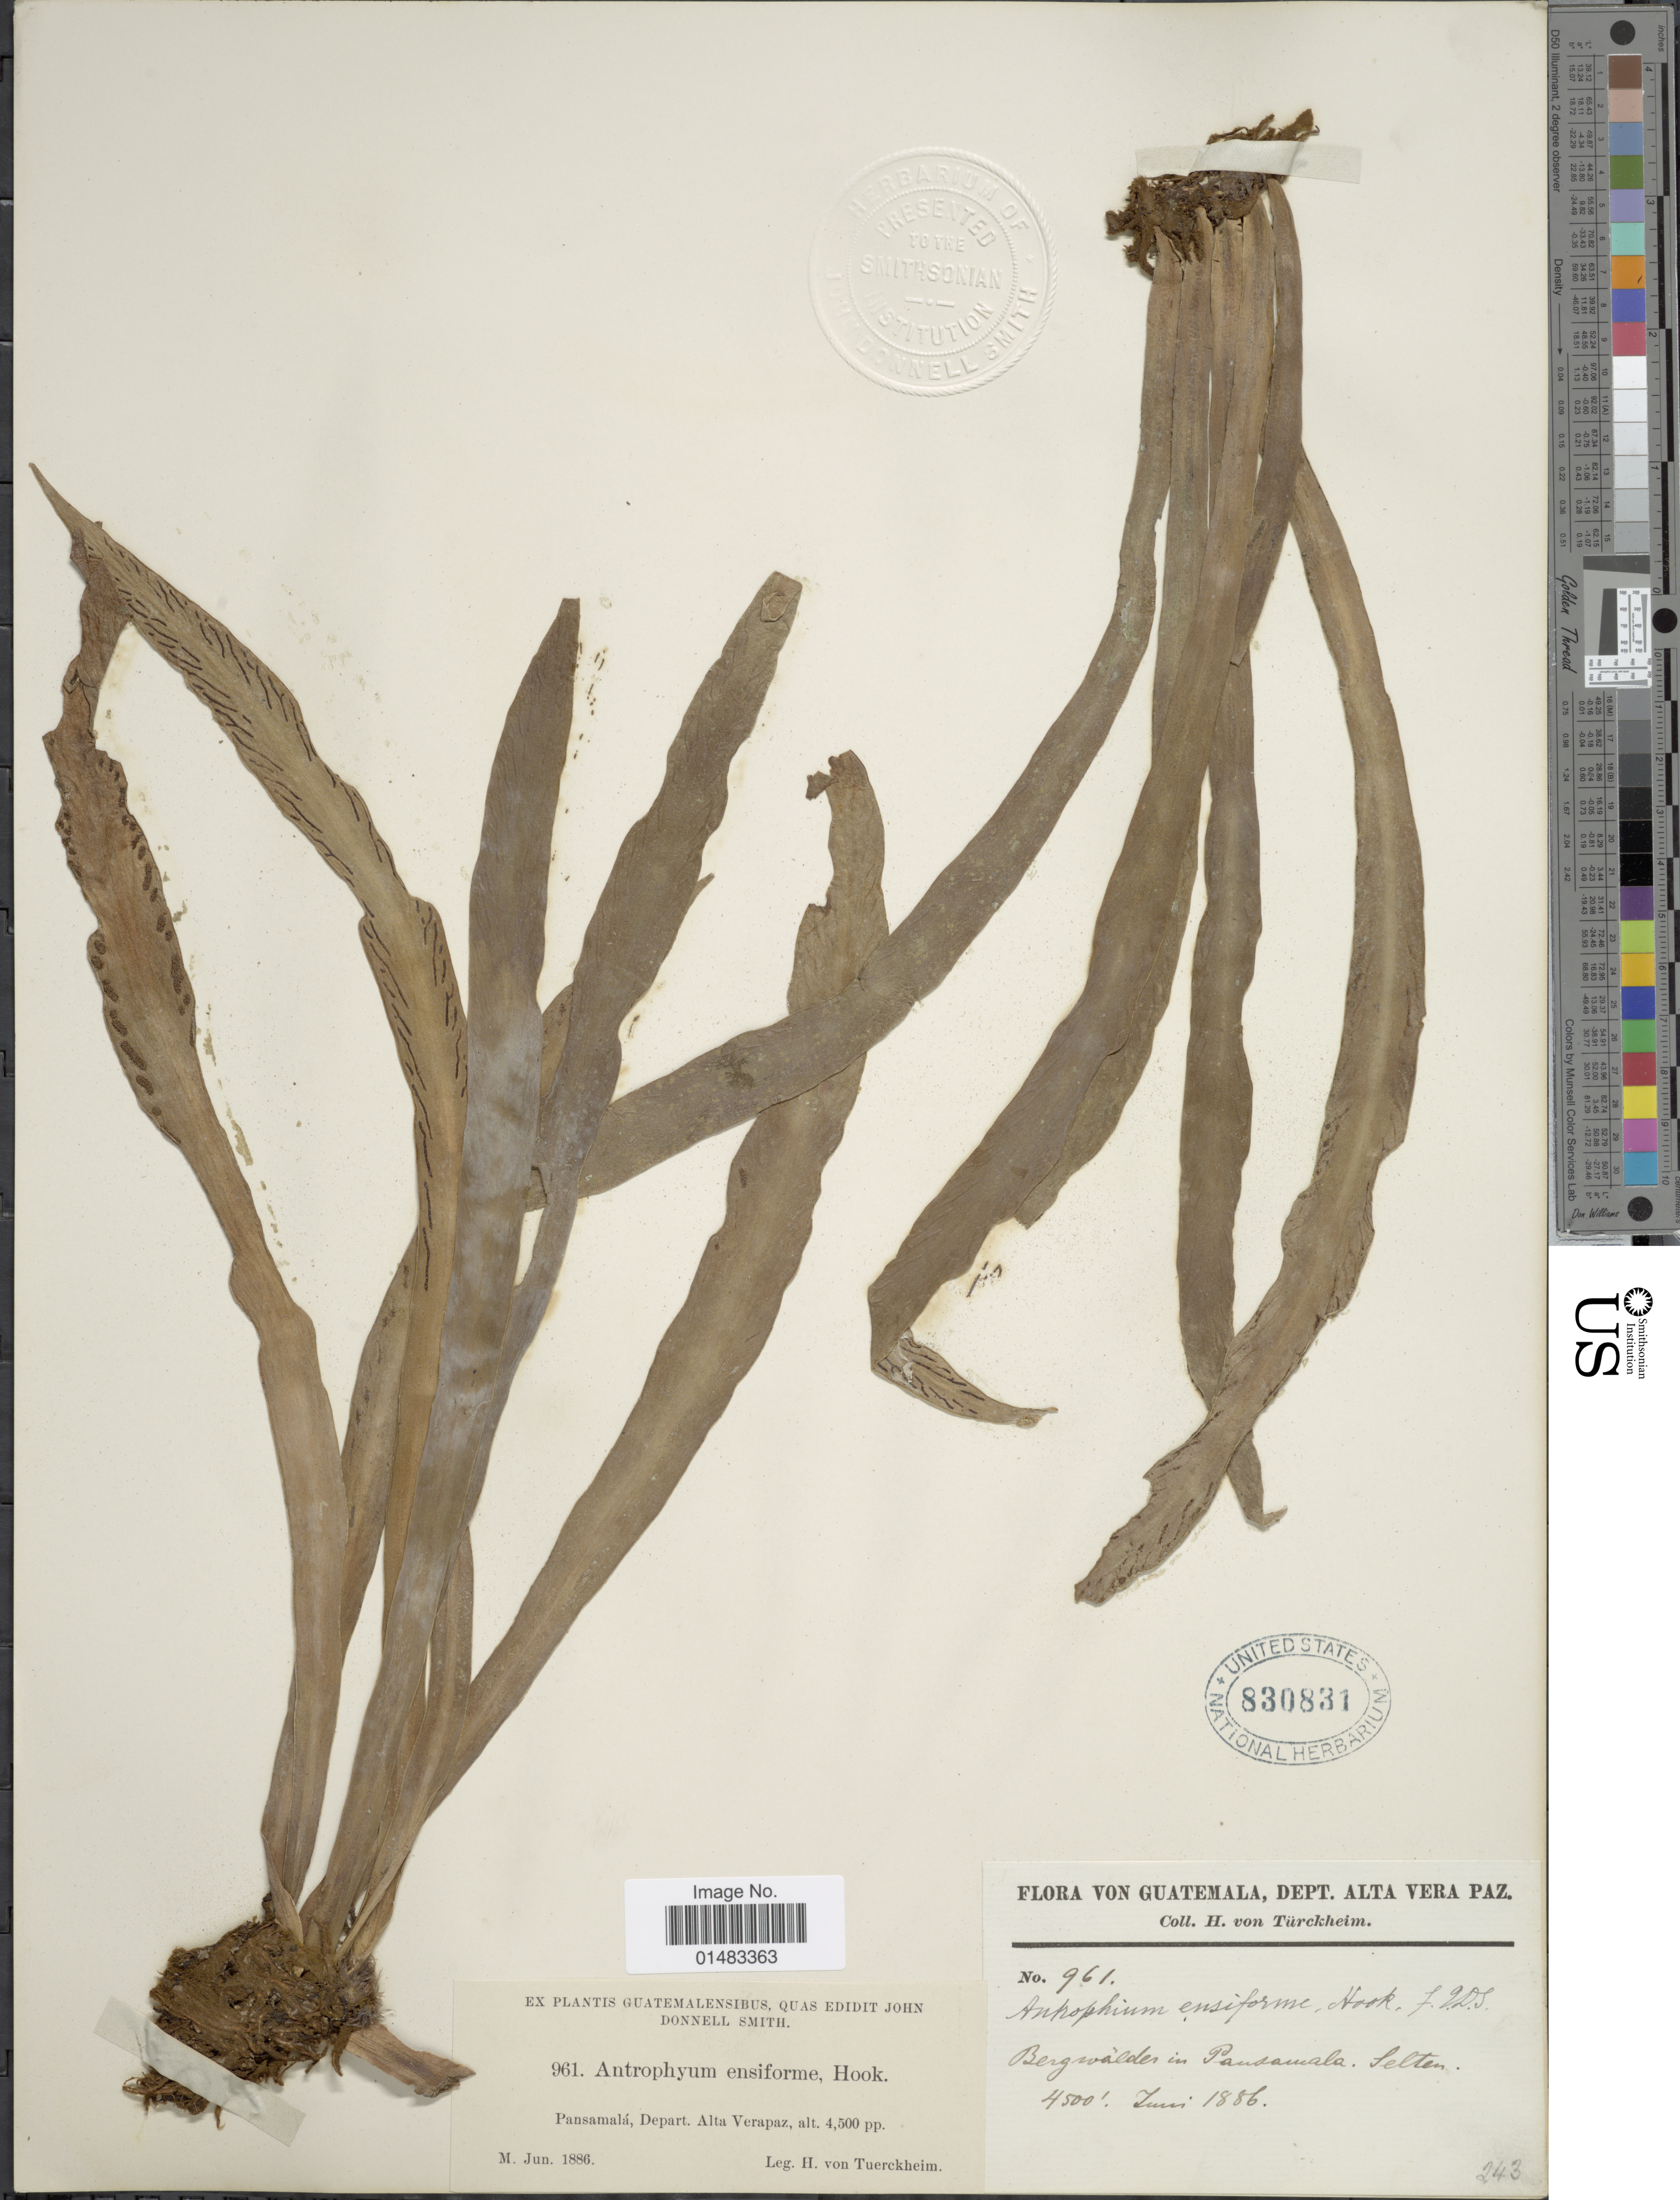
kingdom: Plantae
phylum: Tracheophyta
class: Polypodiopsida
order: Polypodiales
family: Pteridaceae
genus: Scoliosorus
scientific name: Scoliosorus ensiformis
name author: (Hook.) T. Moore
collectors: H. von Tuerckheim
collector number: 961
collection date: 1886-06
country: Guatemala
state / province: Alta Verapaz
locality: Pansamala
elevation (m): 1372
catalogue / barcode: US 830831